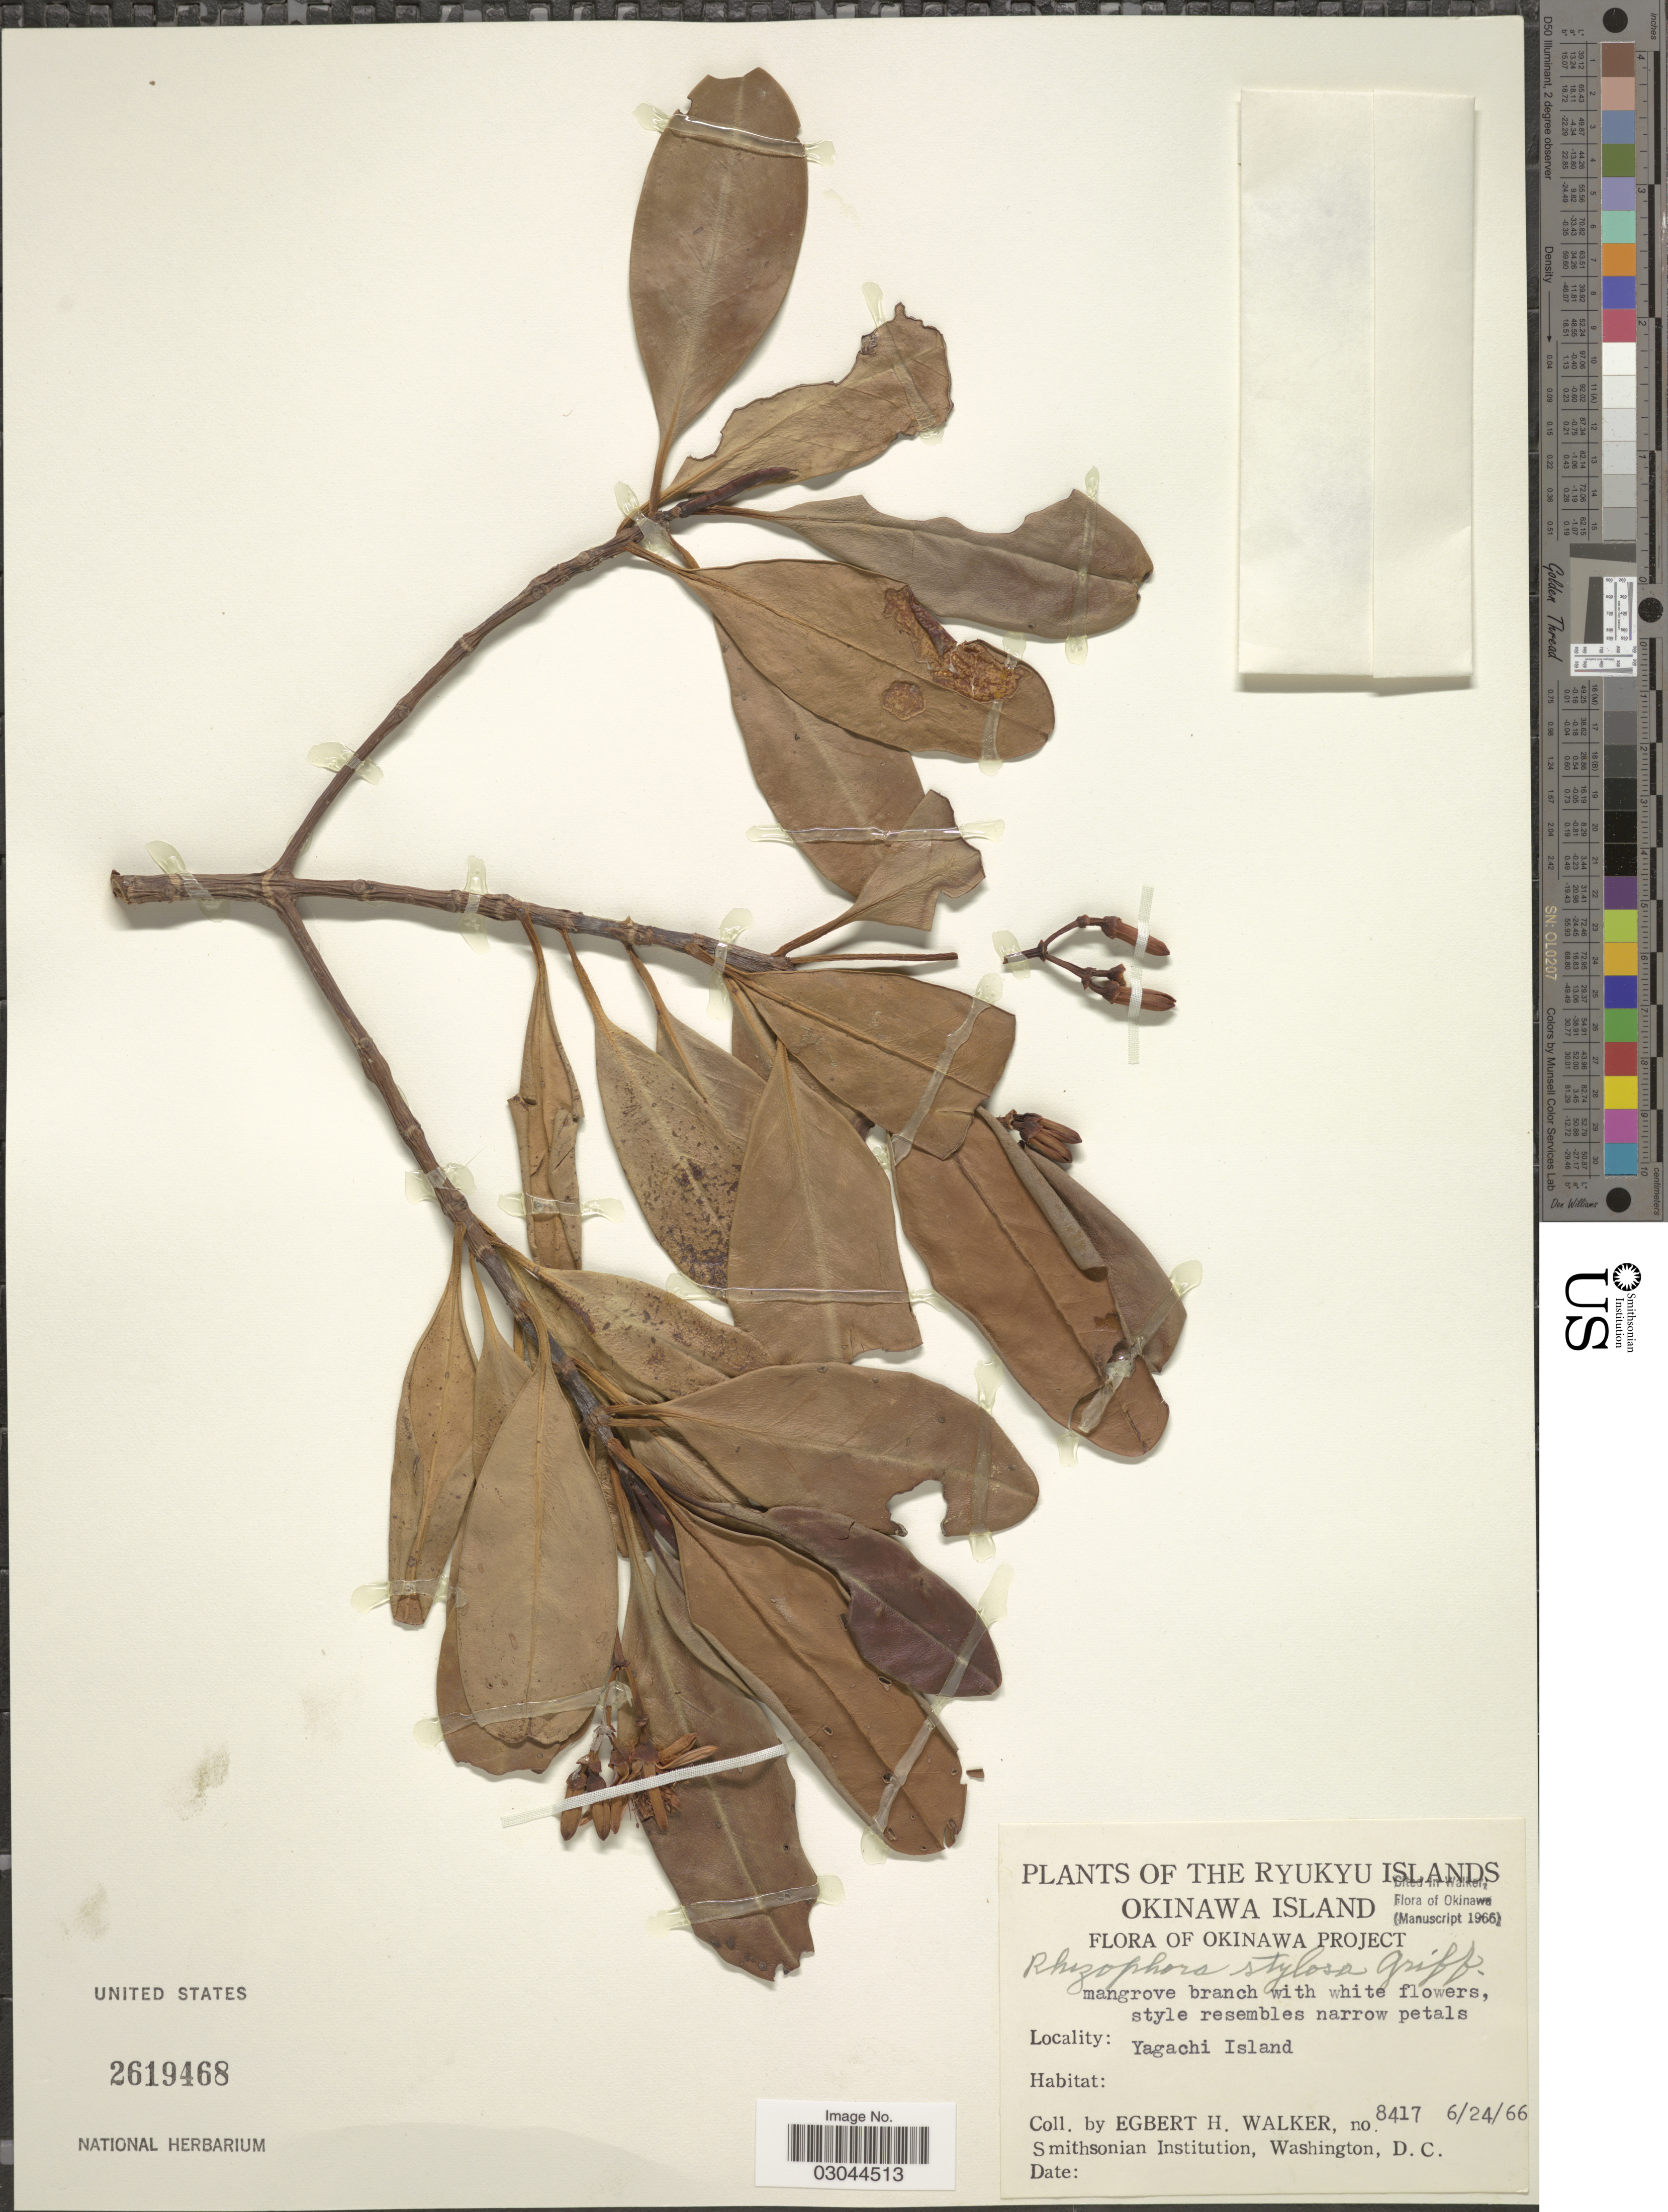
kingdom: Plantae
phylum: Tracheophyta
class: Magnoliopsida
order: Malpighiales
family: Rhizophoraceae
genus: Rhizophora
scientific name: Rhizophora stylosa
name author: Griff.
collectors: E. H. Walker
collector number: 8417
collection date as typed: Transcribed d/m/y: 24/6/66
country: Japan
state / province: Okinawa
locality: The Ryukyu Islands. Okinawa Island. Okinawa Project. Yagachi Island.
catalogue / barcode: US 2619468